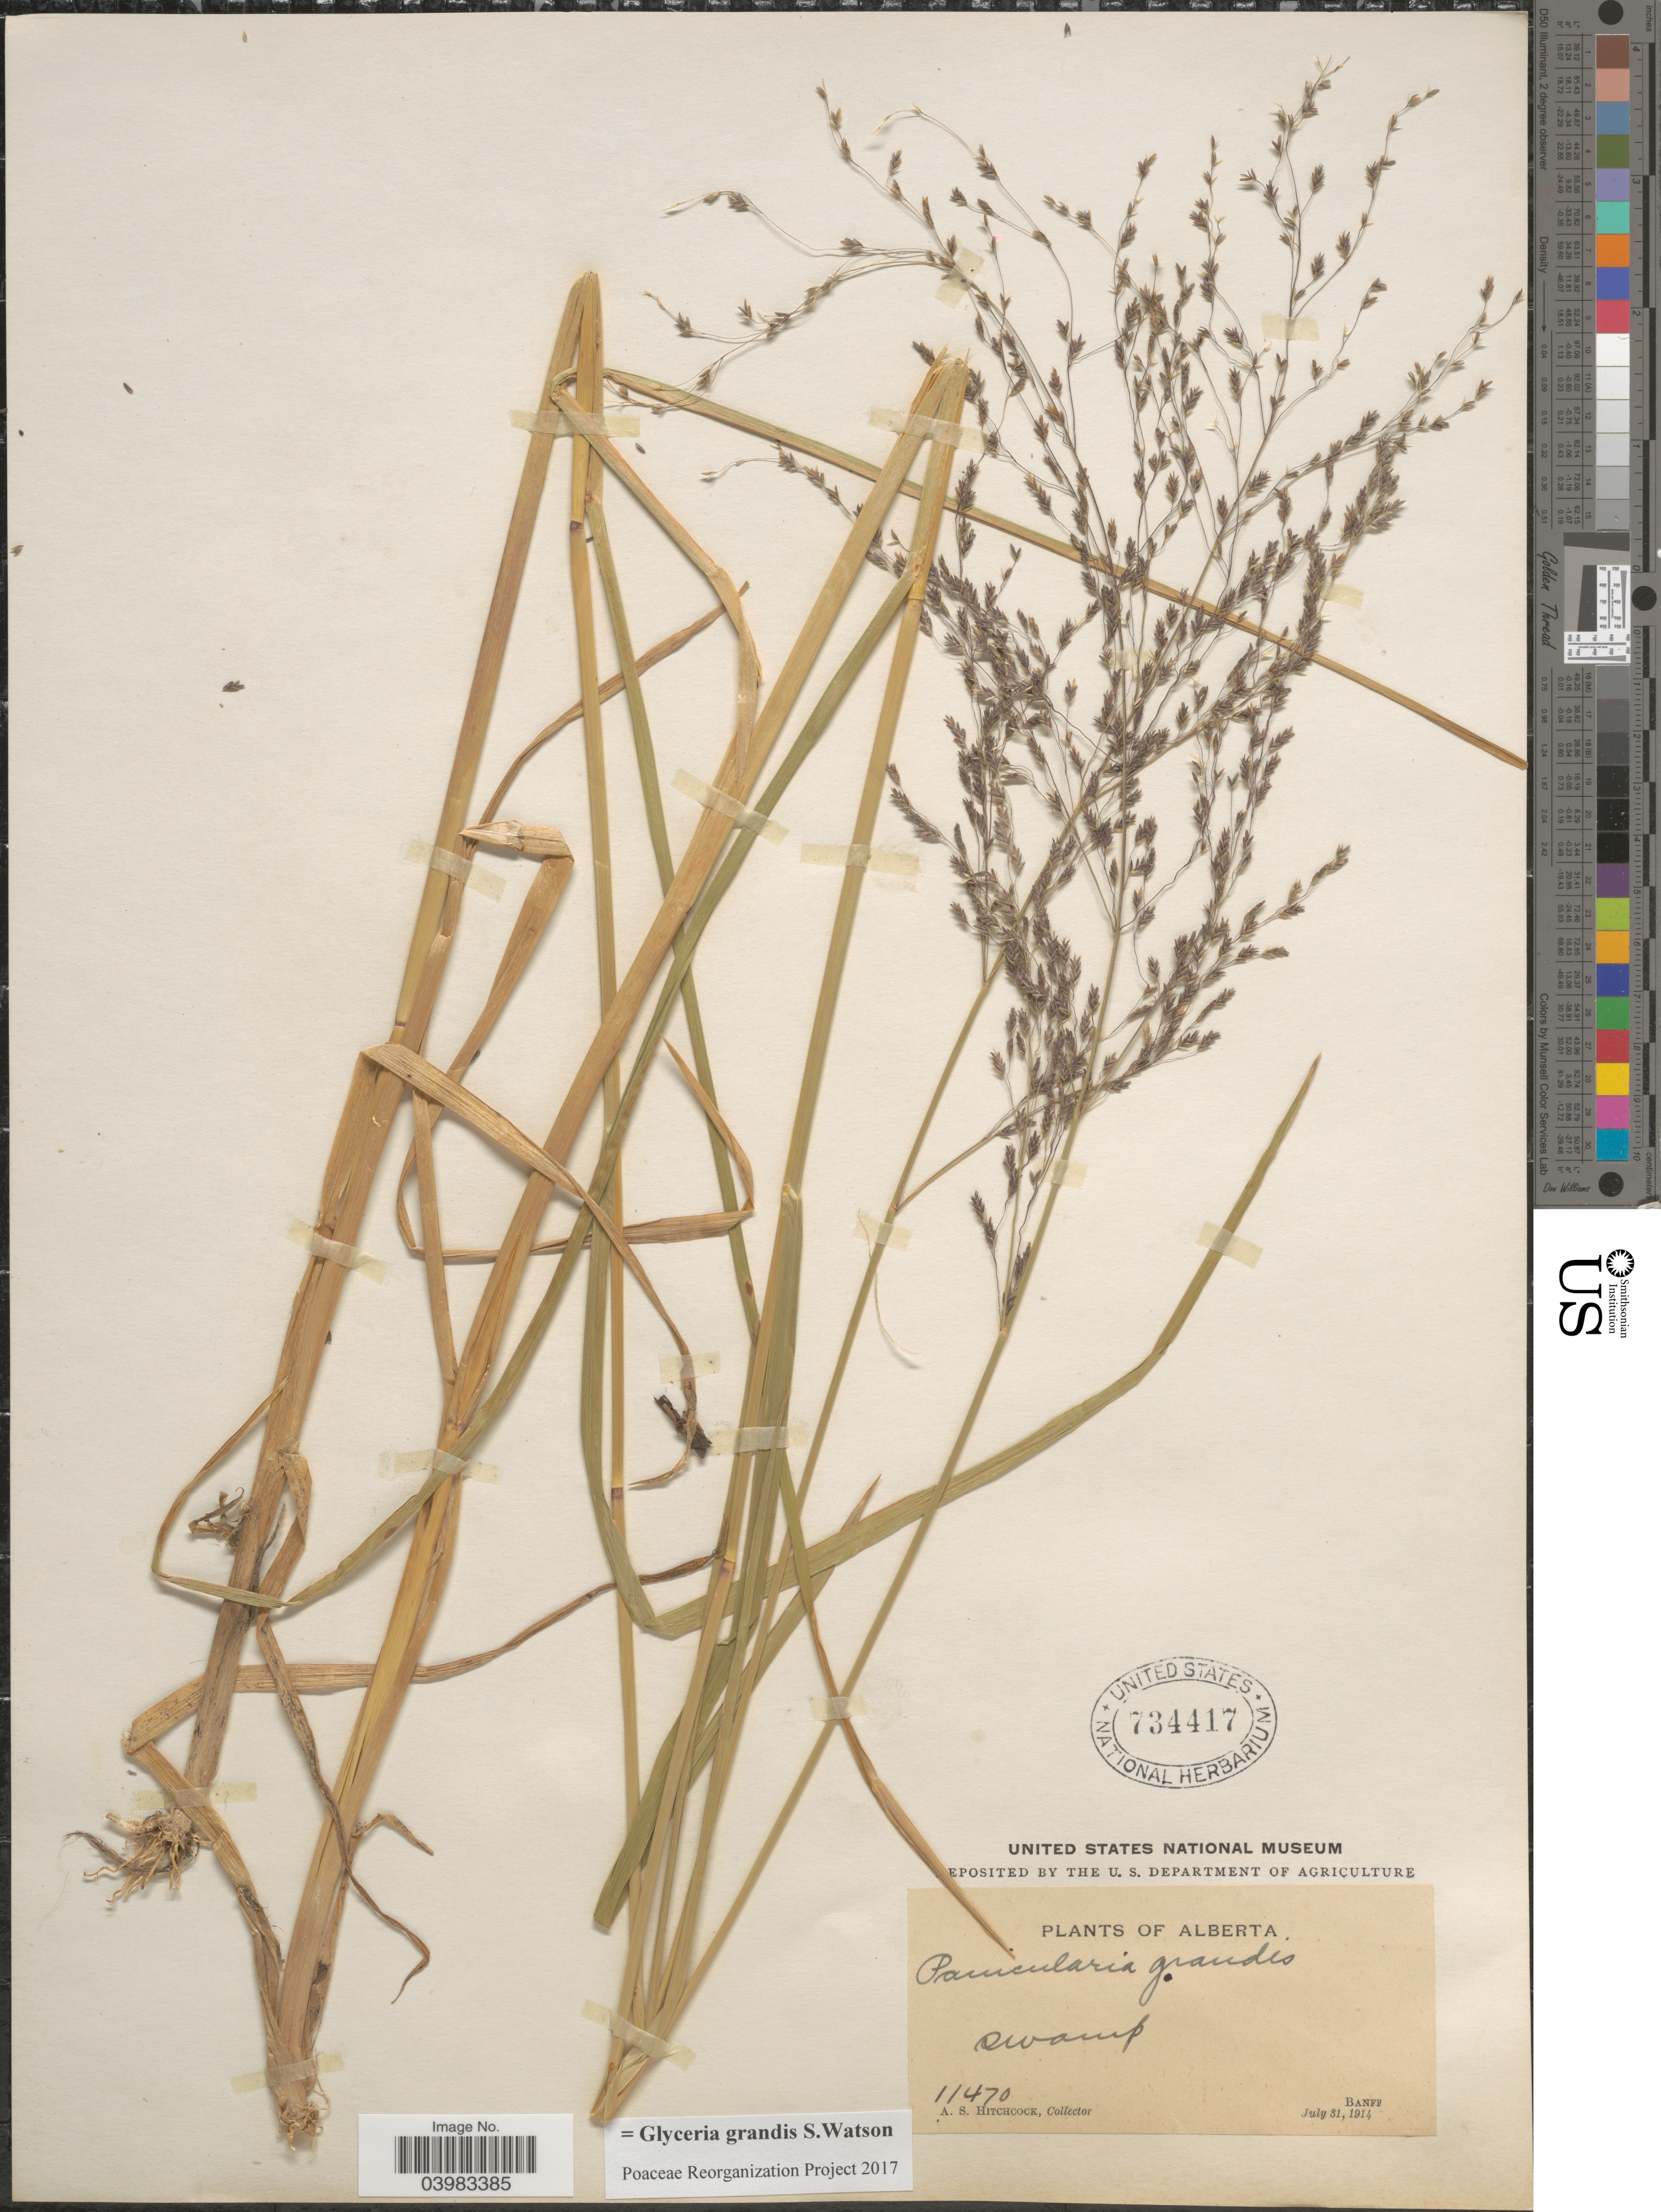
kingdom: Plantae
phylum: Tracheophyta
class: Liliopsida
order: Poales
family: Poaceae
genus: Glyceria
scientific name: Glyceria grandis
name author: S. Watson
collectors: A. S. Hitchcock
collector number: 11470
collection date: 1914-07-31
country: Canada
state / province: Alberta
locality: Banff.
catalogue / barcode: US 734417